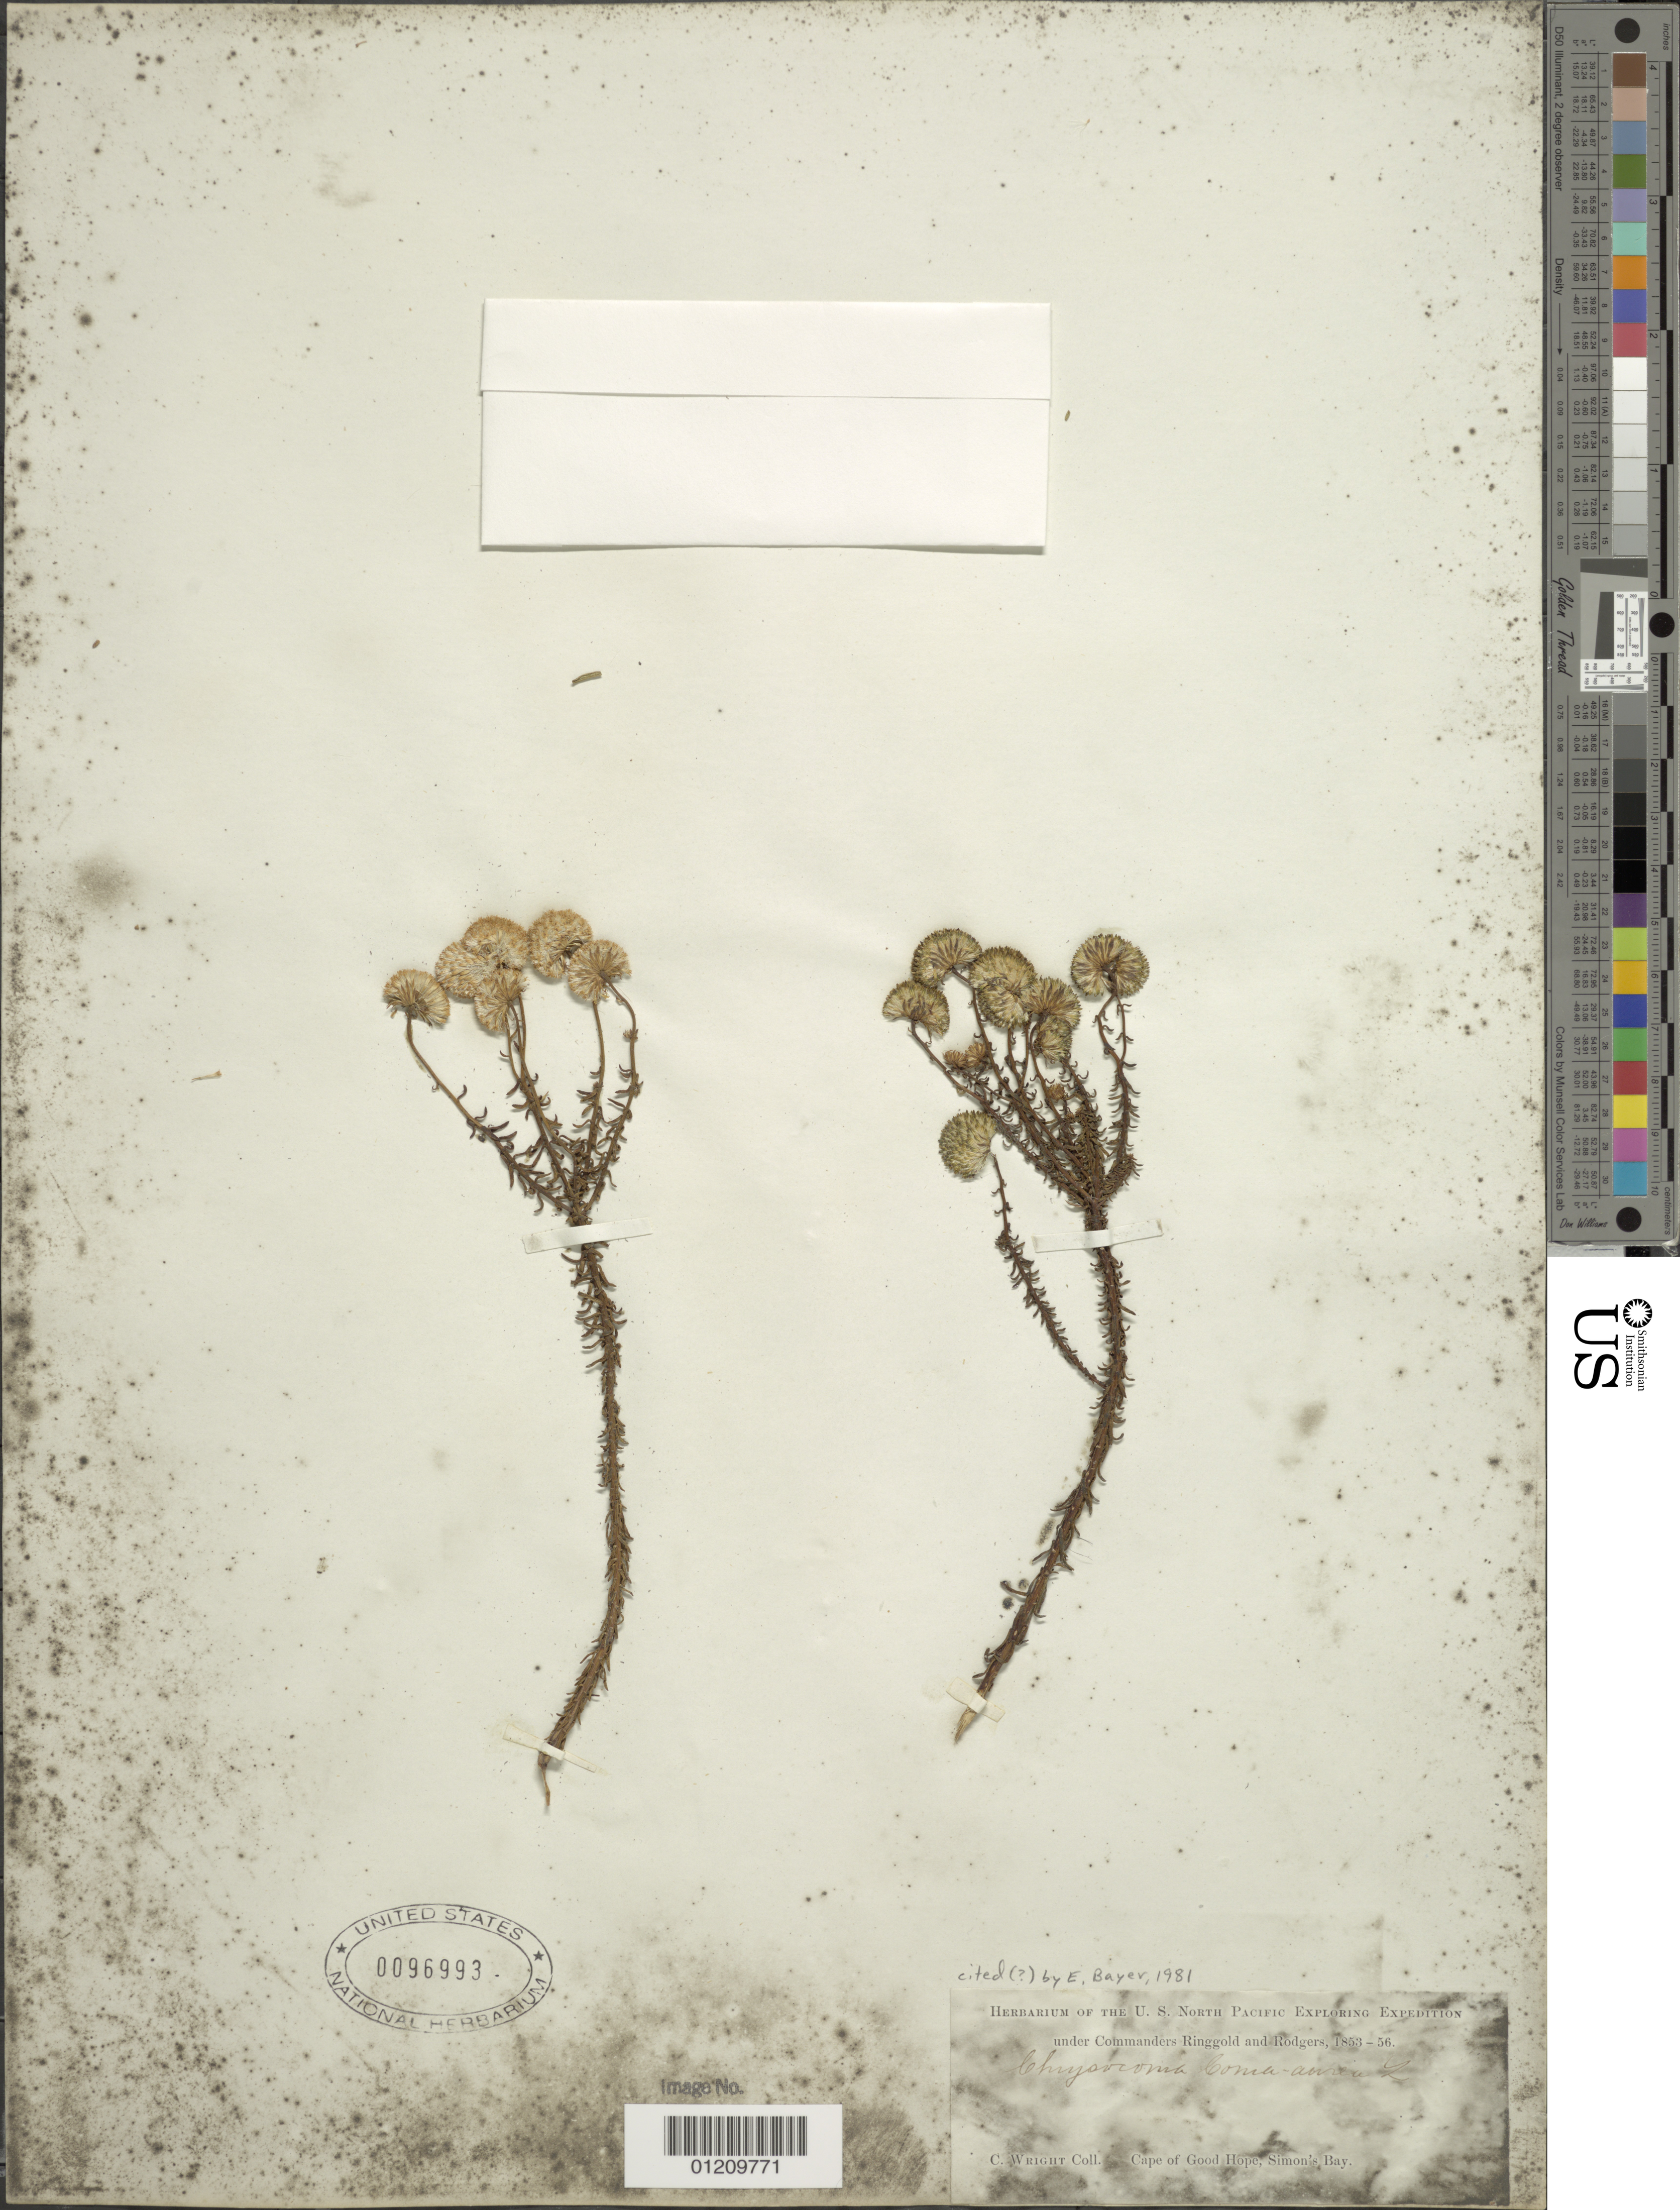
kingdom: Plantae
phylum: Tracheophyta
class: Magnoliopsida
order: Asterales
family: Asteraceae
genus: Chrysocoma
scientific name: Chrysocoma coma-aurea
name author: L.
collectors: C. Wright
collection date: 1853/1856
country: South Africa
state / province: Western Cape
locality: Cape of Good Hope, Simon's Bay.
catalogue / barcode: US 96993